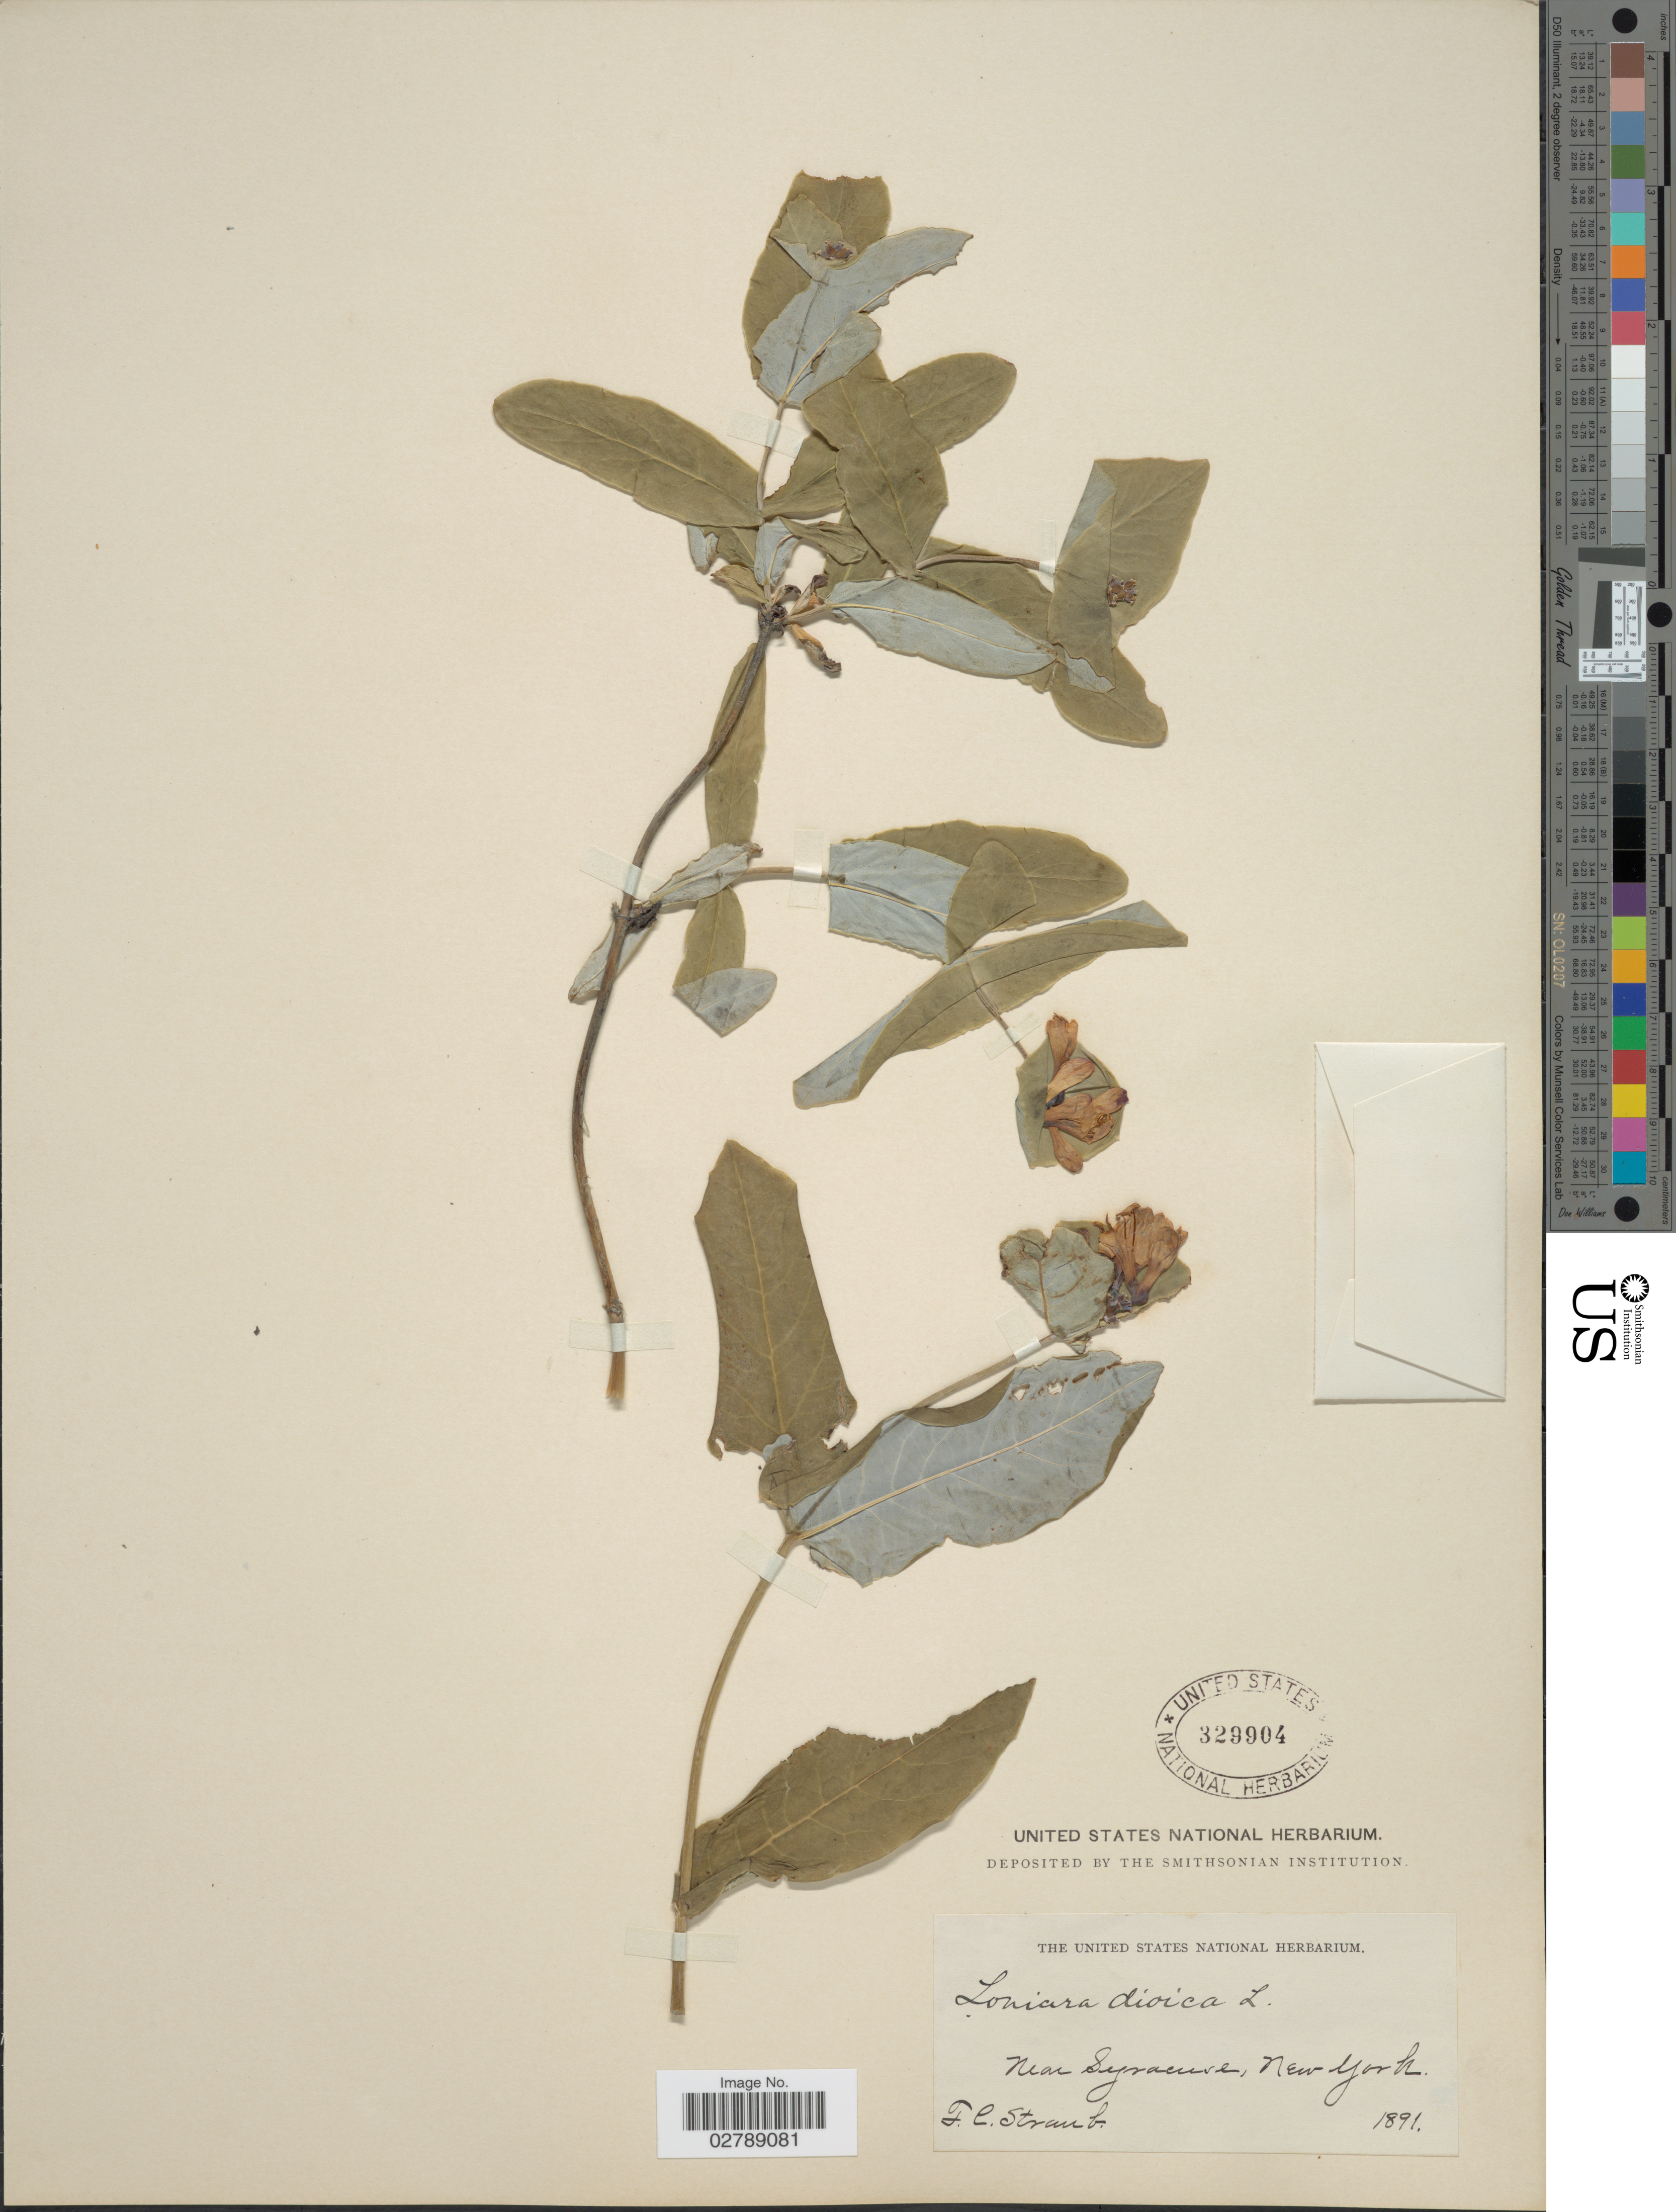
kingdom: Plantae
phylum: Tracheophyta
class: Magnoliopsida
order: Dipsacales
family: Caprifoliaceae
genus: Lonicera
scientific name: Lonicera dioica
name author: L.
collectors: F. Straub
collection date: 1891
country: United States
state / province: New York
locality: Near Syracuse.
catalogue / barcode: US 329904